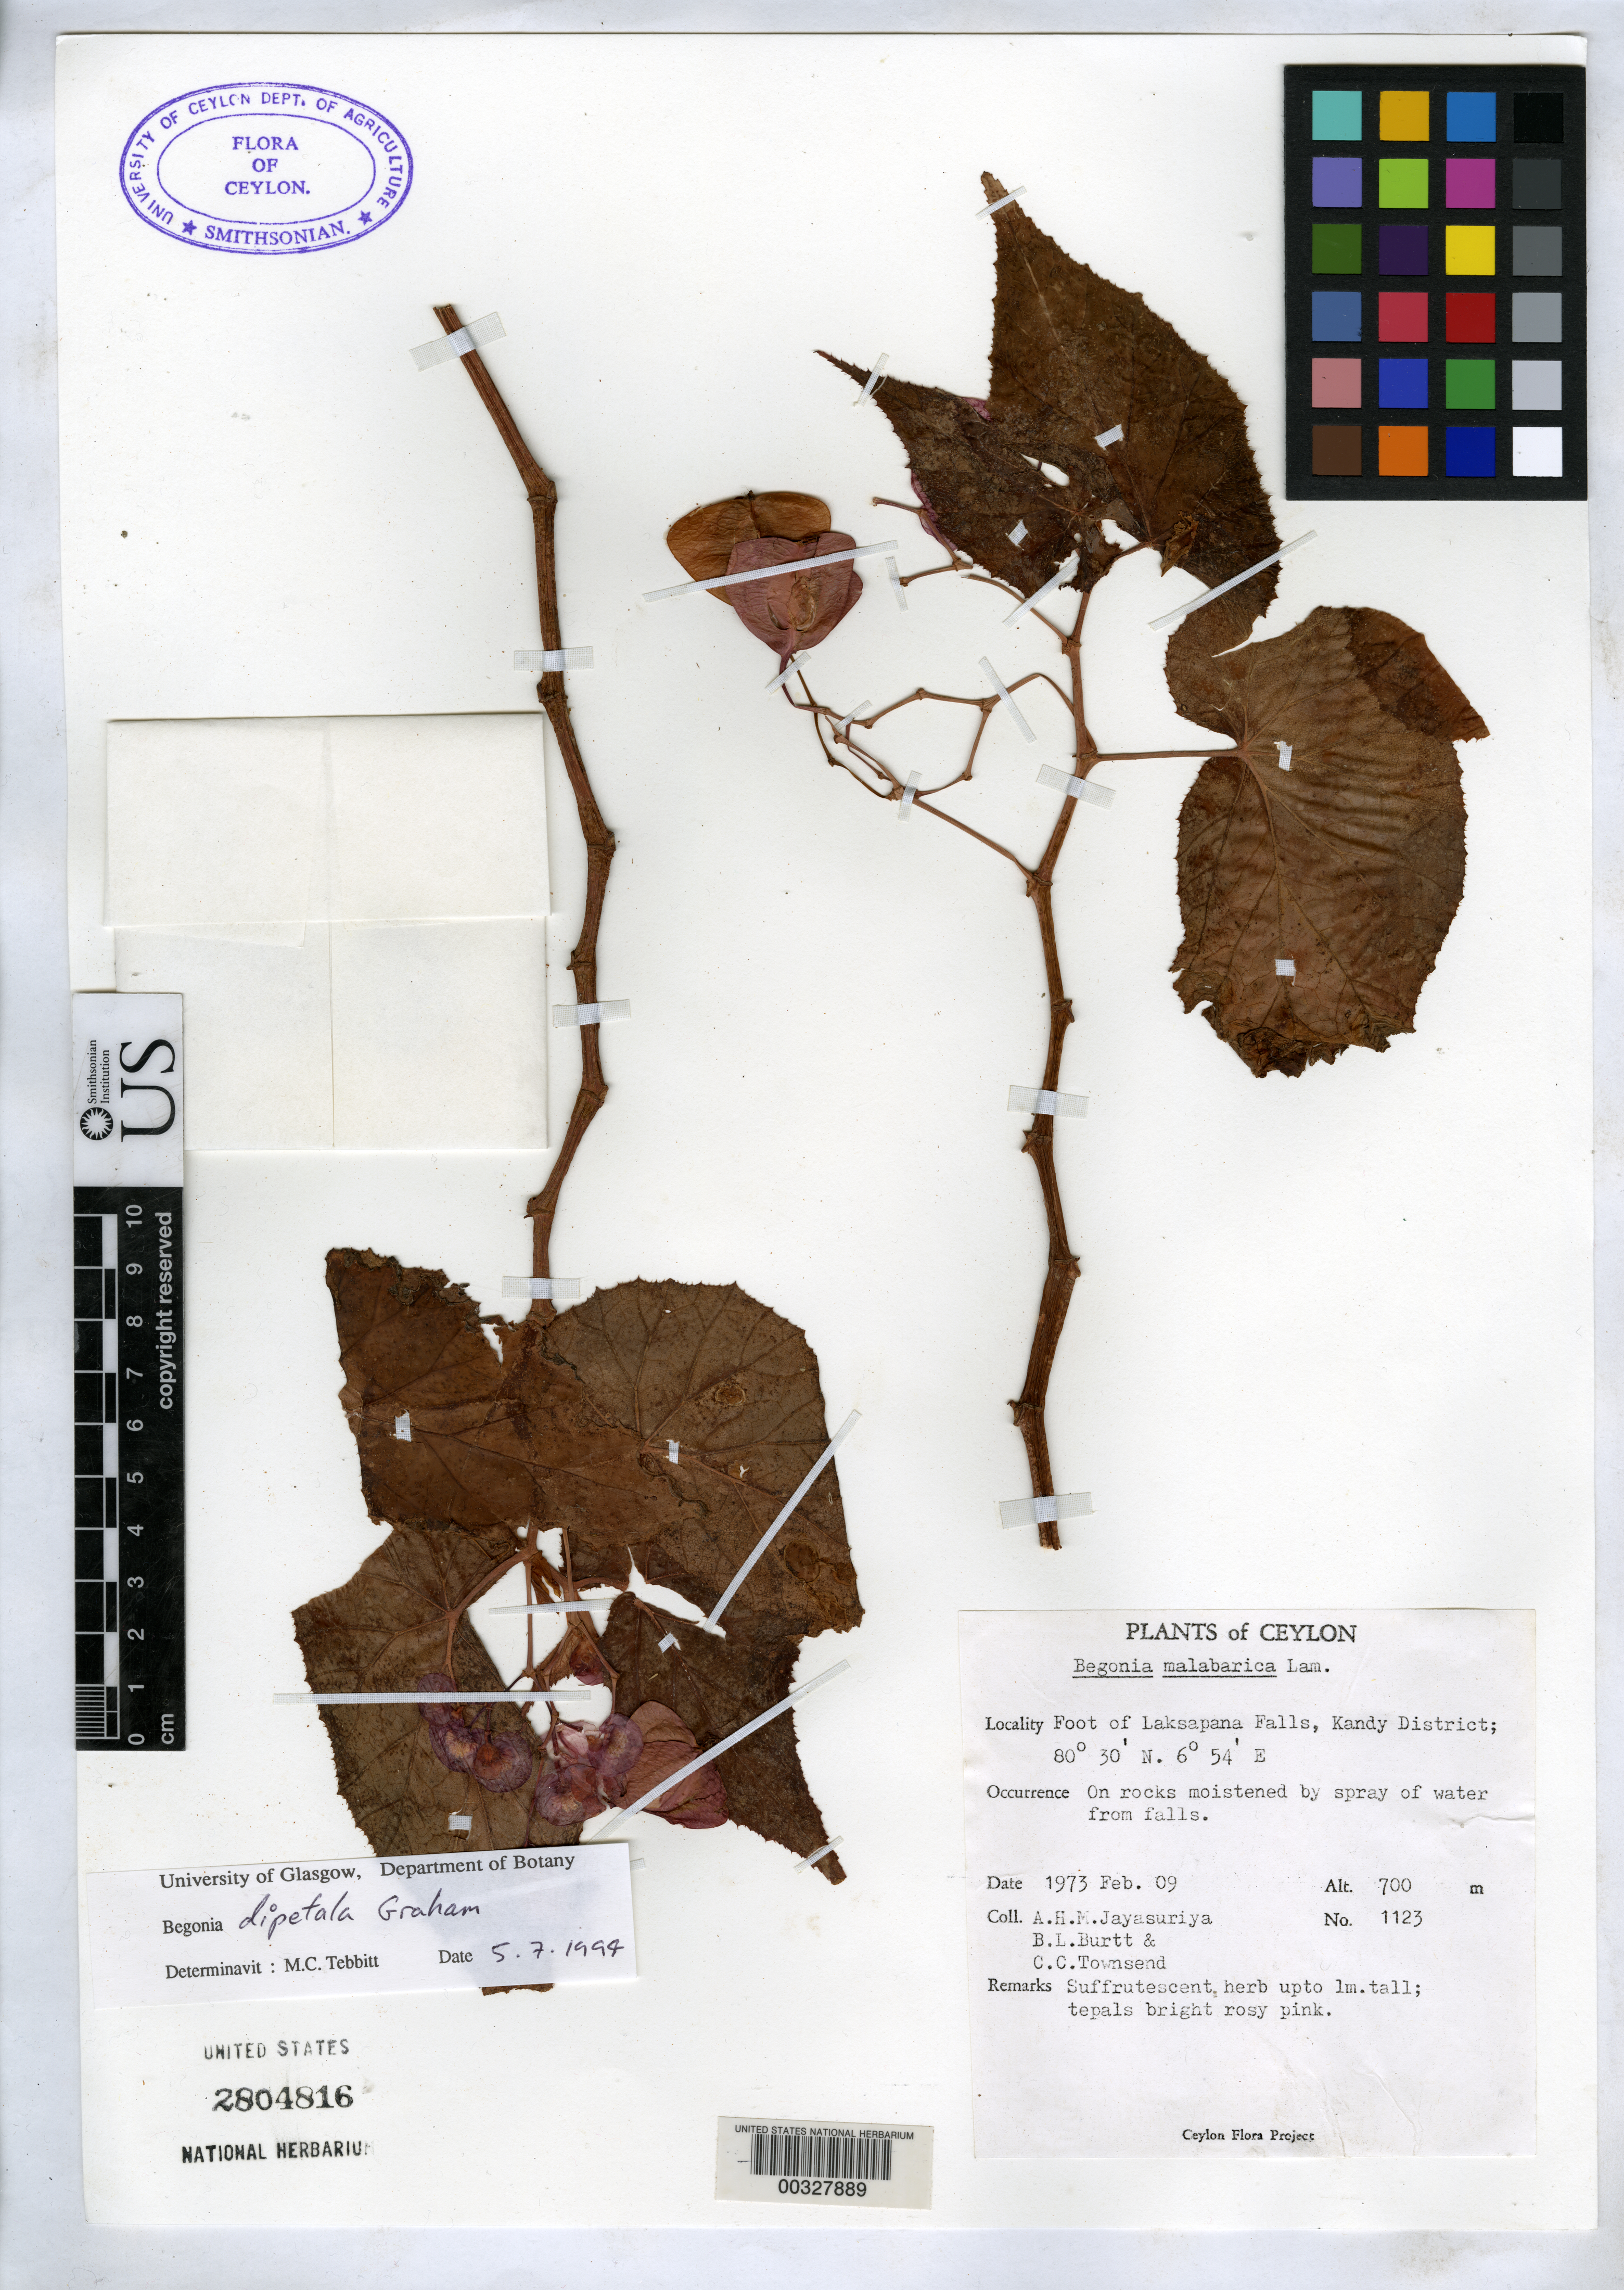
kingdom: Plantae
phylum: Tracheophyta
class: Magnoliopsida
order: Cucurbitales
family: Begoniaceae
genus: Begonia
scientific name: Begonia dipetala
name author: Graham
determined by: Tebbitt, M. C.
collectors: A. H. Jayasuriya, B. L. Burtt & C. C. Townsend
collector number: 1123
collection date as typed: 09 Feb 1973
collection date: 1973-02-09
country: Sri Lanka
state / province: Central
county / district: Kandy Dist.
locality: Foot of laksapana falls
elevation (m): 700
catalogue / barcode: US 2804816